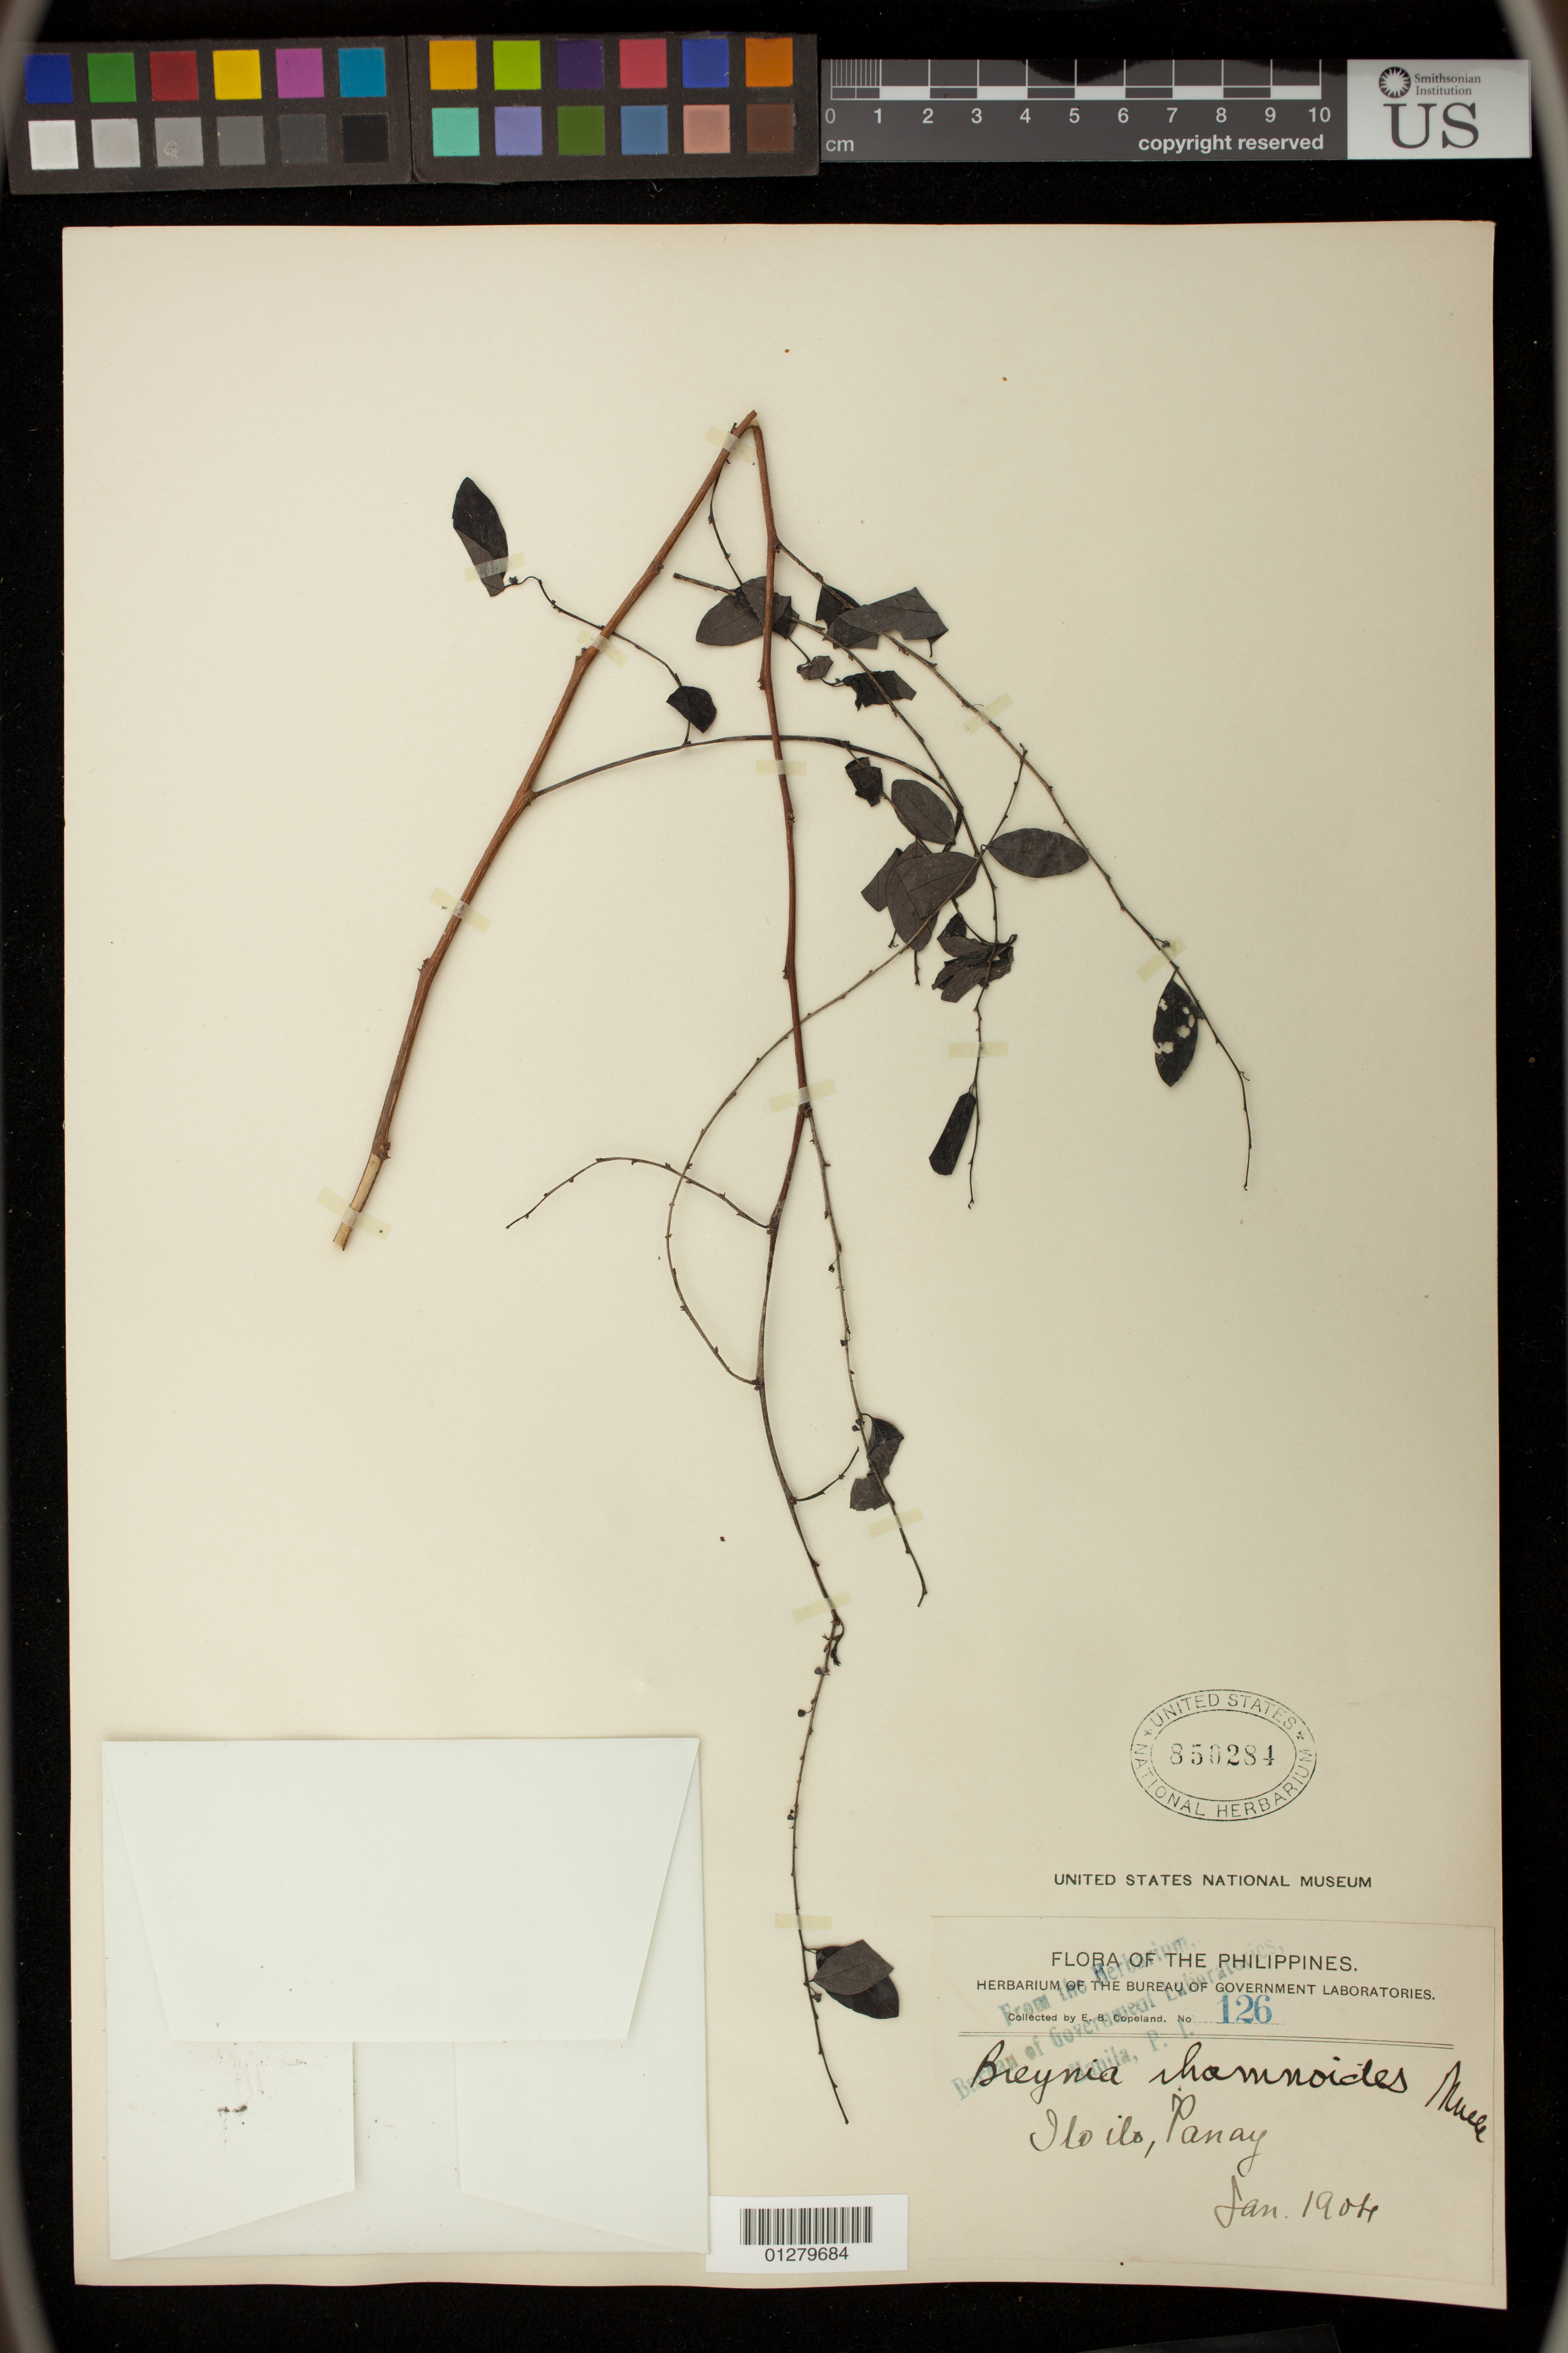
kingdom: Plantae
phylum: Tracheophyta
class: Magnoliopsida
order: Malpighiales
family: Phyllanthaceae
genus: Breynia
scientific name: Breynia vitis-idaea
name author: (Burm. f.) C.E.C. Fisch.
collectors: E. B. Copeland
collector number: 126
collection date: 1904-01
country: Philippines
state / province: Western Visayas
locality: Iloilo City, Panay island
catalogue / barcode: US 850284